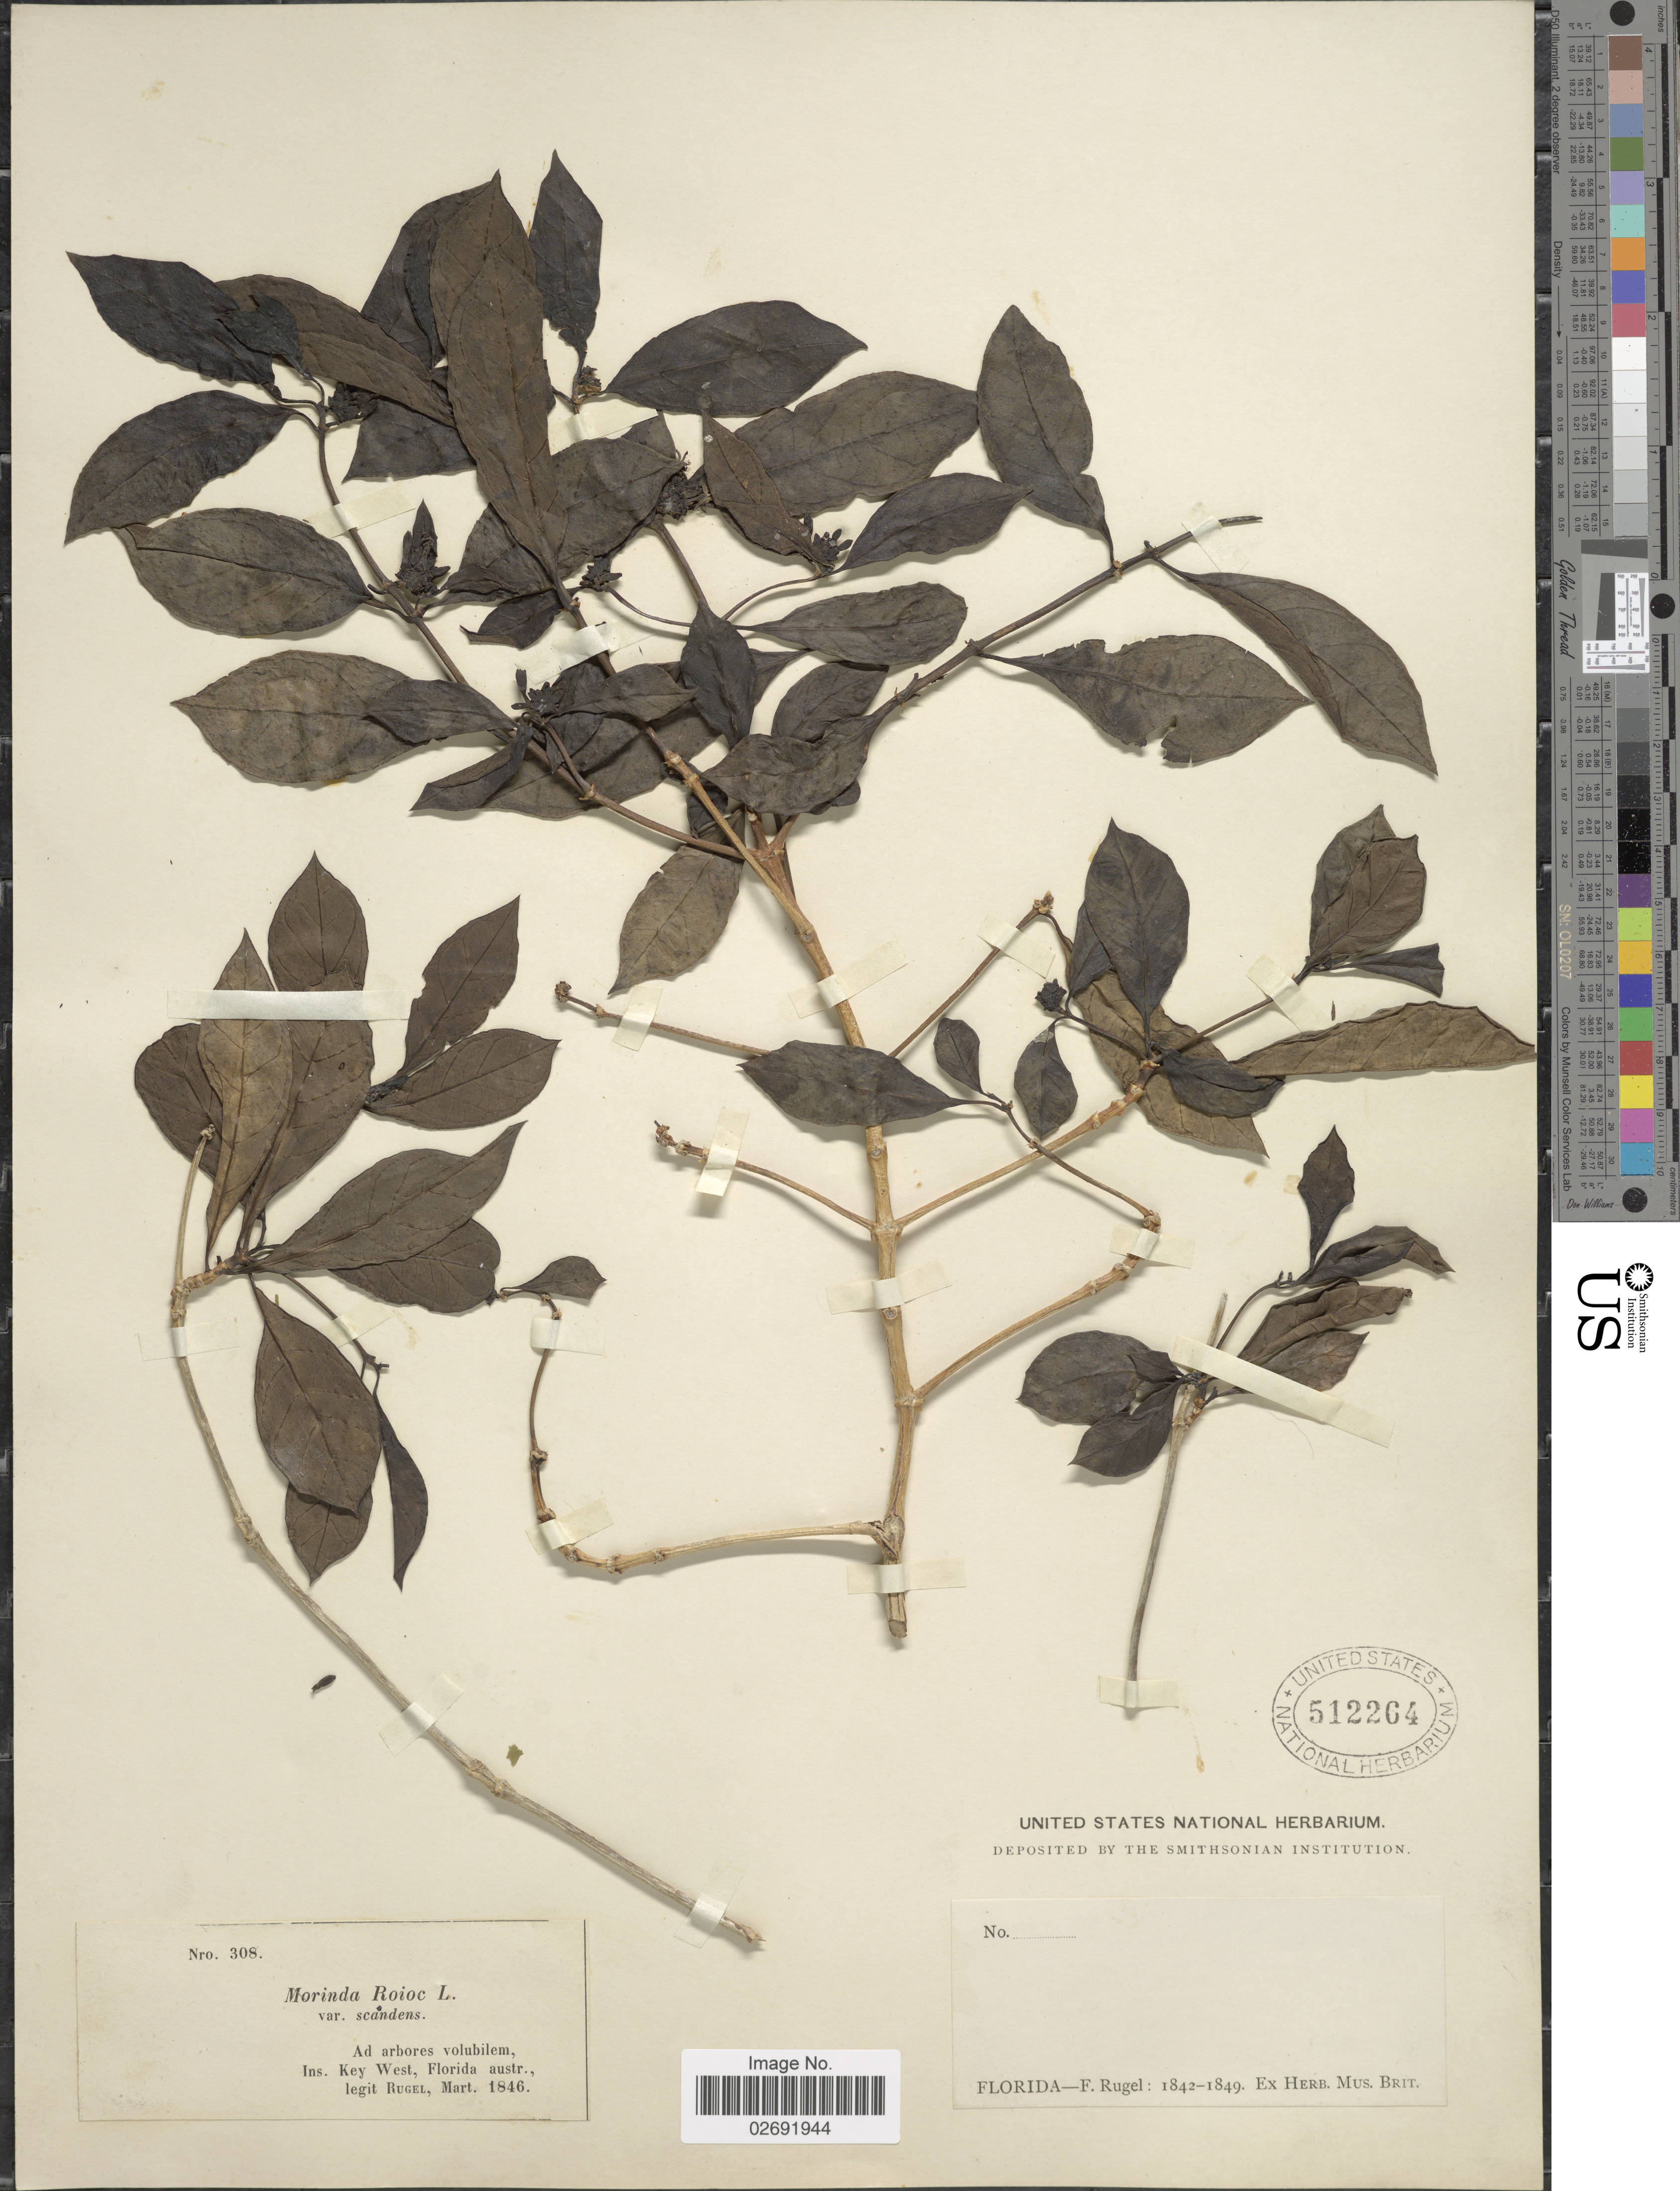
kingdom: Plantae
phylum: Tracheophyta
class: Magnoliopsida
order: Gentianales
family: Rubiaceae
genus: Morinda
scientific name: Morinda royoc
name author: L.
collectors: F. Rugel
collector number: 308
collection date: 1846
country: United States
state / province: Florida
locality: Ad arbores volubilem, Ins. Key West, Florida austr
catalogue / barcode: US 512264